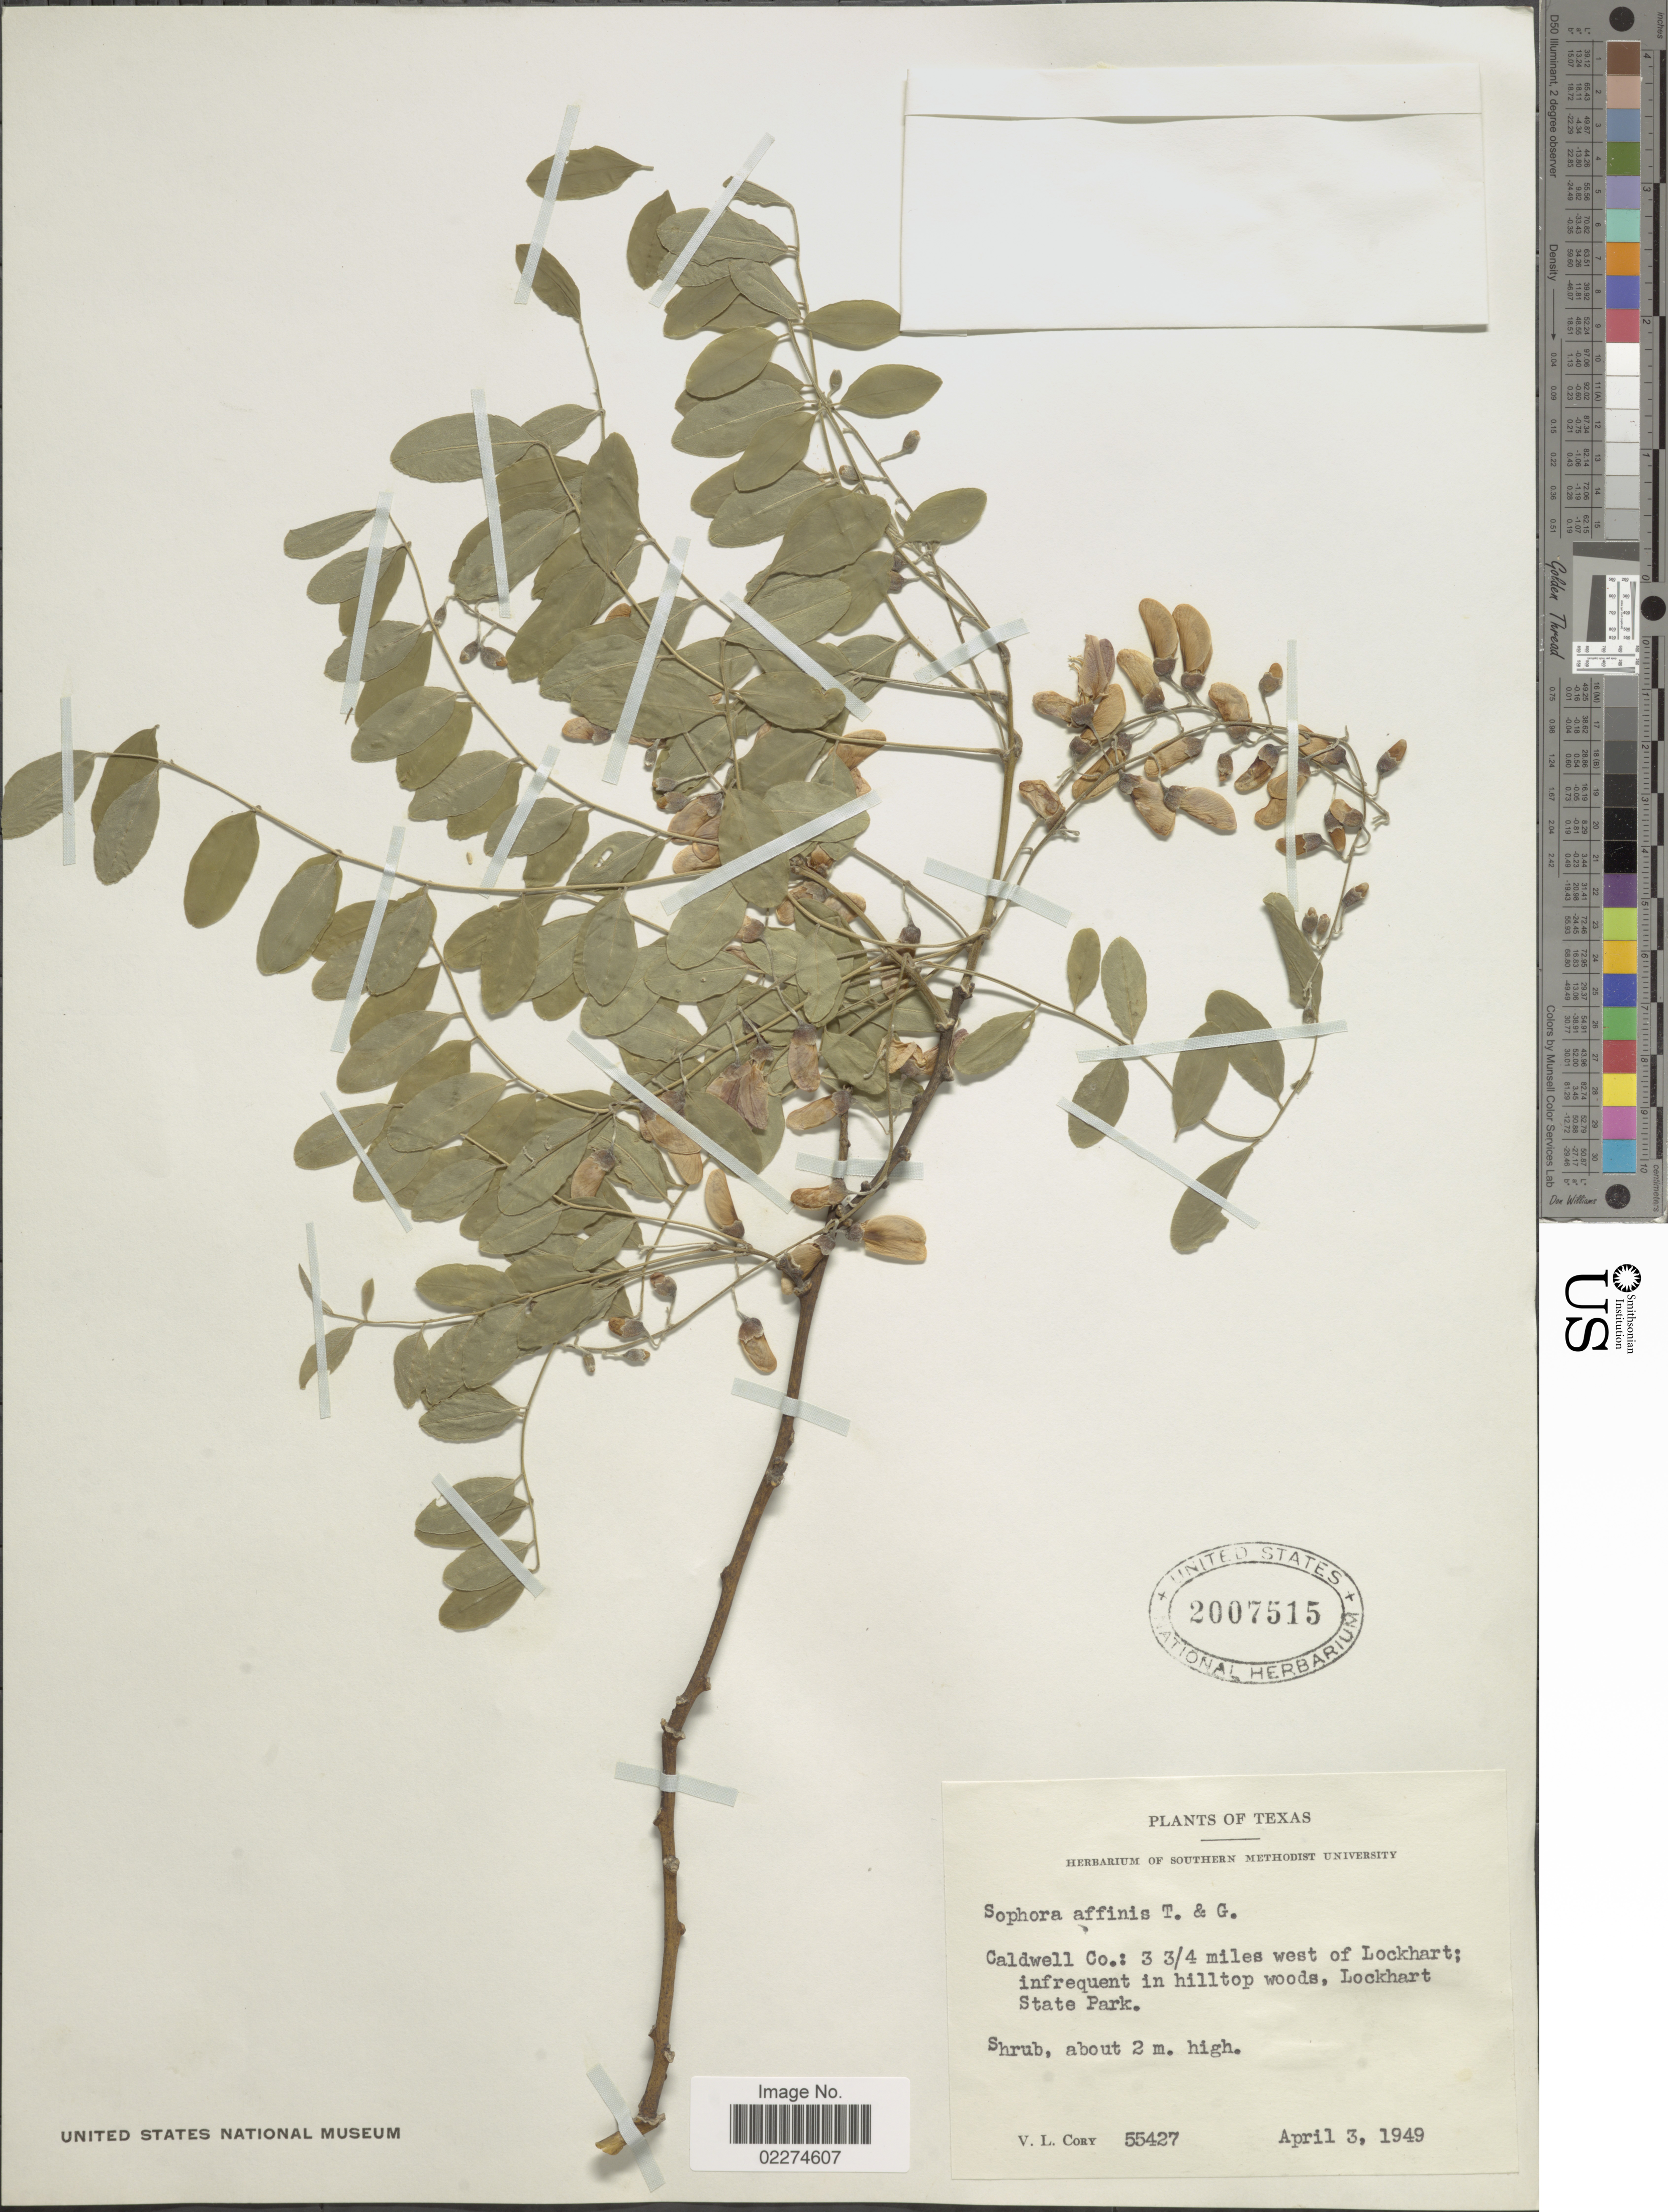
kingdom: Plantae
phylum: Tracheophyta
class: Magnoliopsida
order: Fabales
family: Fabaceae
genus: Sophora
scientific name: Sophora affinis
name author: Torr. & A. Gray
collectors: V. Cory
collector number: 55427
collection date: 1949-04-03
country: United States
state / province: Texas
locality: Caldwell Co.: 3 3/4 miles west of Lockhart, Lockhart State Park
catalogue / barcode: US 2007515